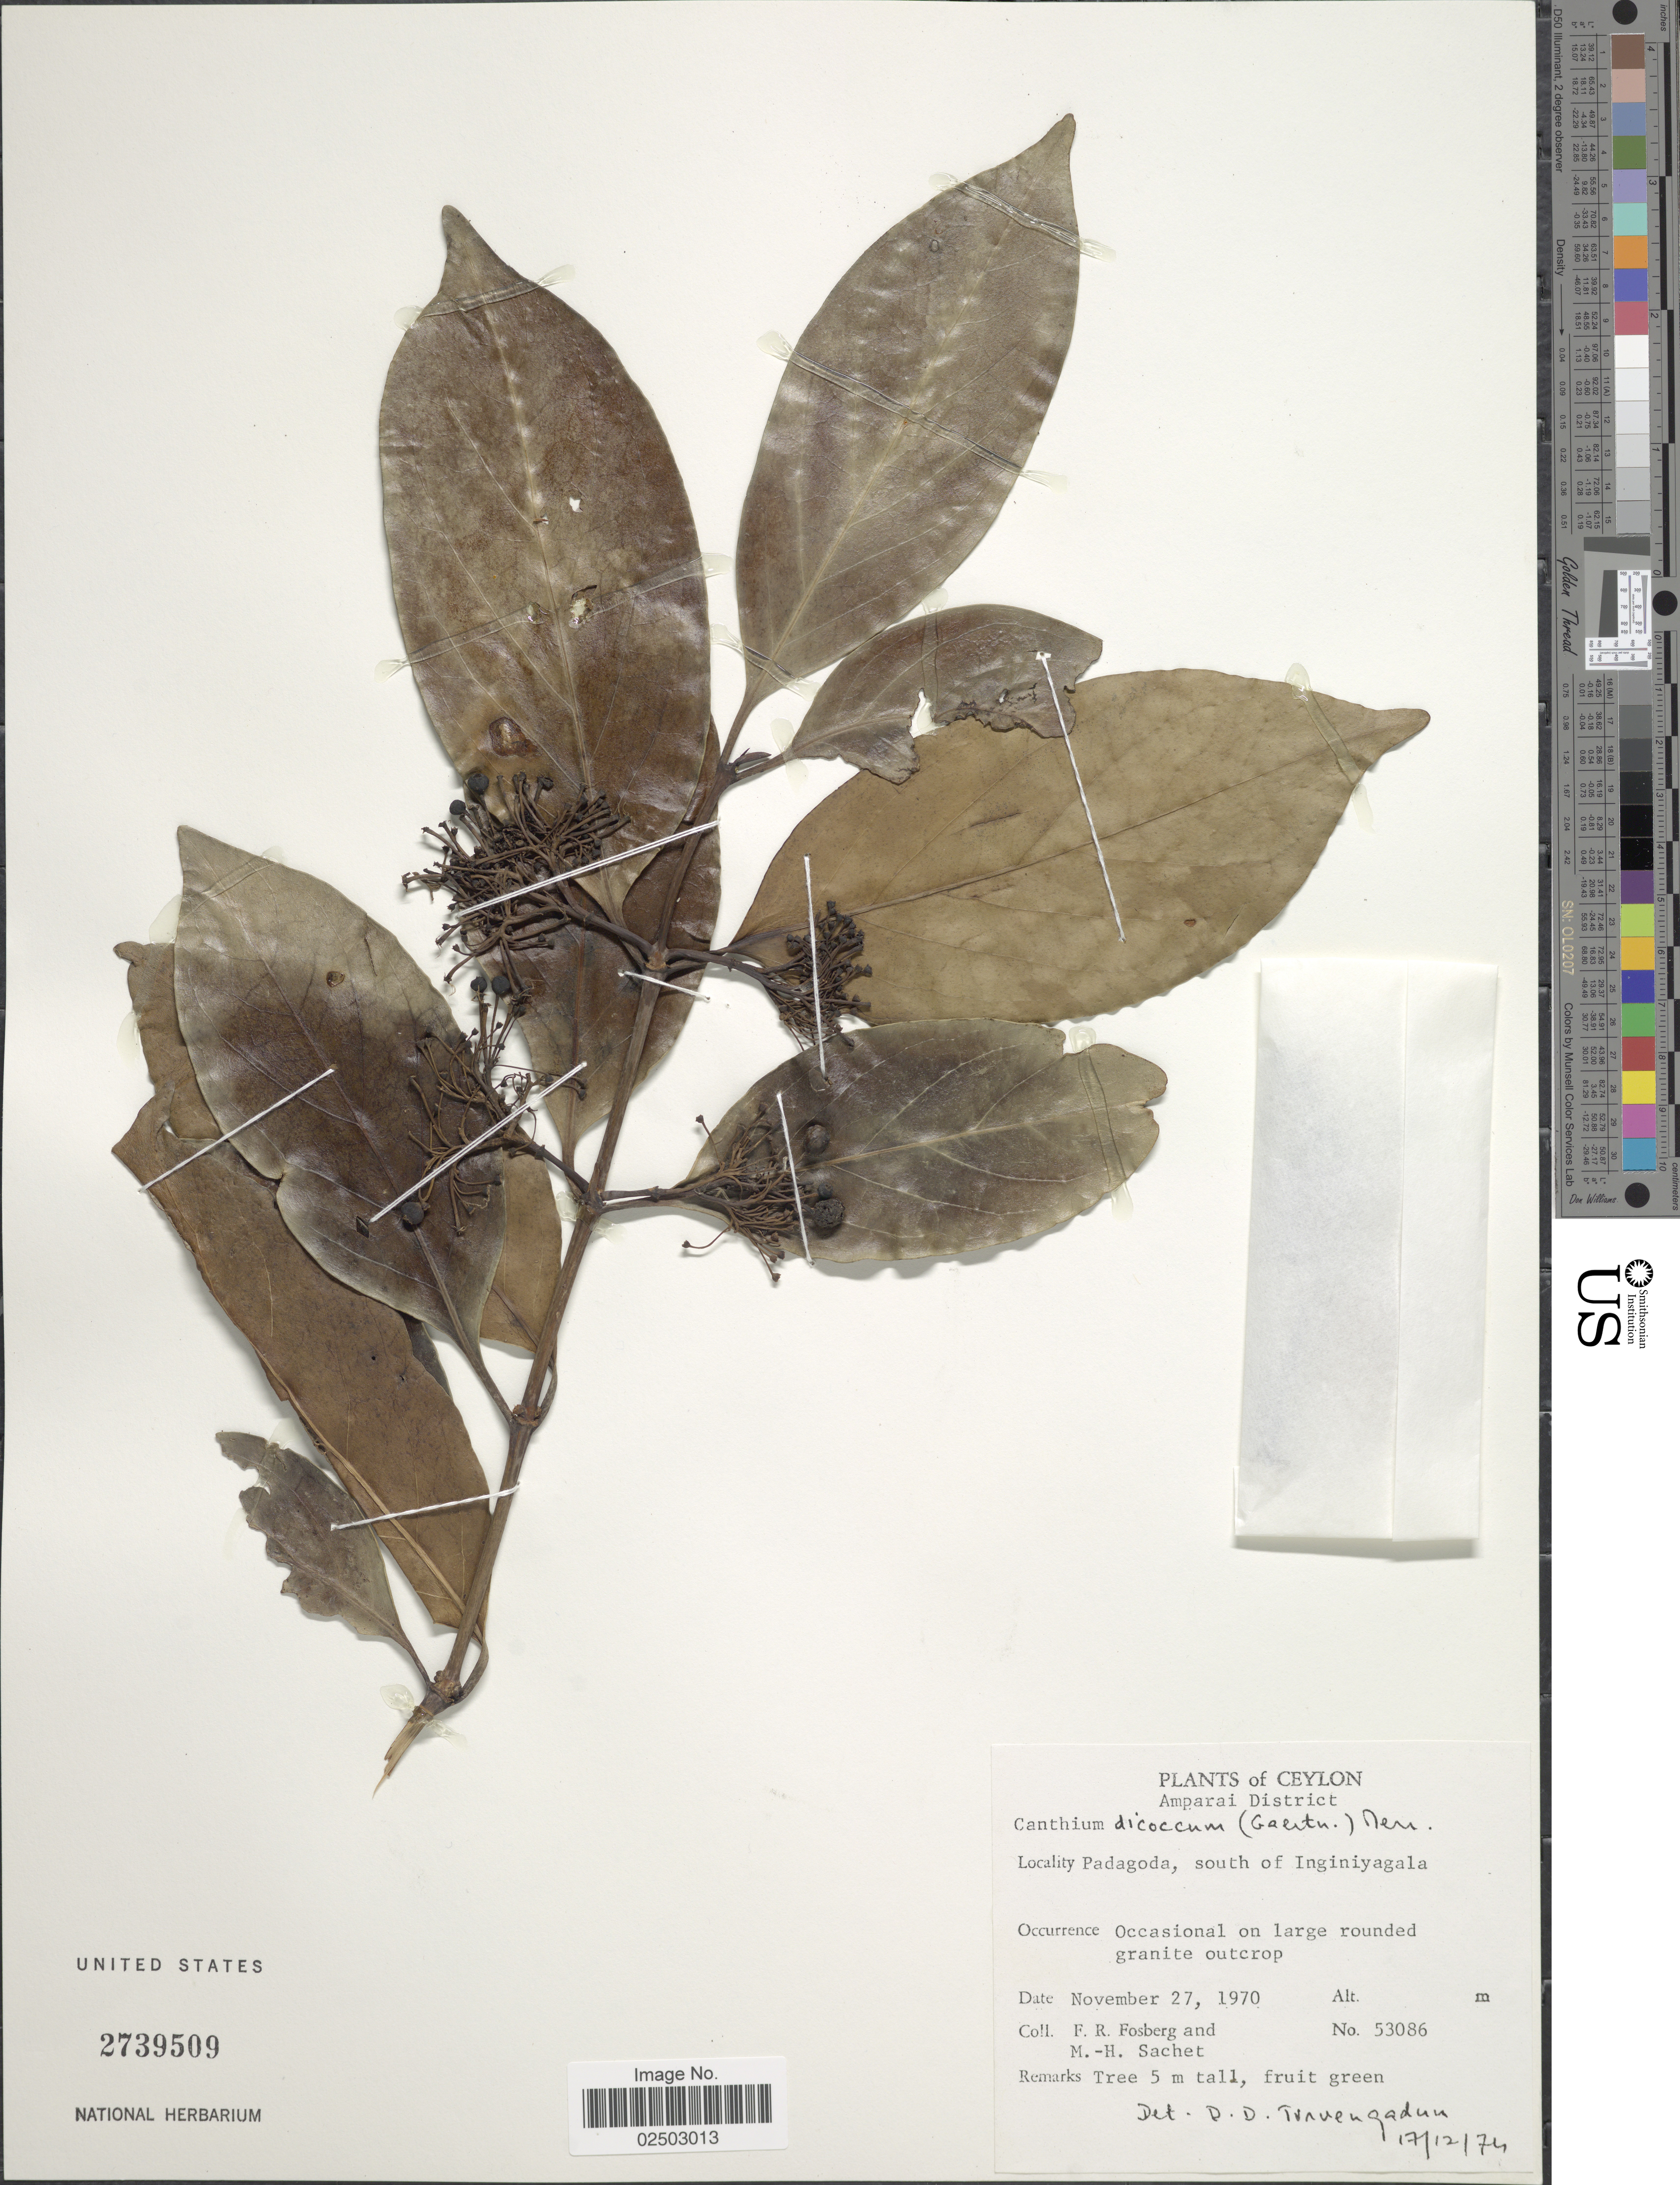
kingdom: Plantae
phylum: Tracheophyta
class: Magnoliopsida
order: Gentianales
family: Rubiaceae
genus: Canthium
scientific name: Canthium dicoccum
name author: (Gaertn.) Merr.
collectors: F. R. Fosberg & M.-H. Sachet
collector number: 53086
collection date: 1970-11-27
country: Sri Lanka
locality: Ceylon, Amparai District, Padagoda, south of Inginiyagala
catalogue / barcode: US 2739509